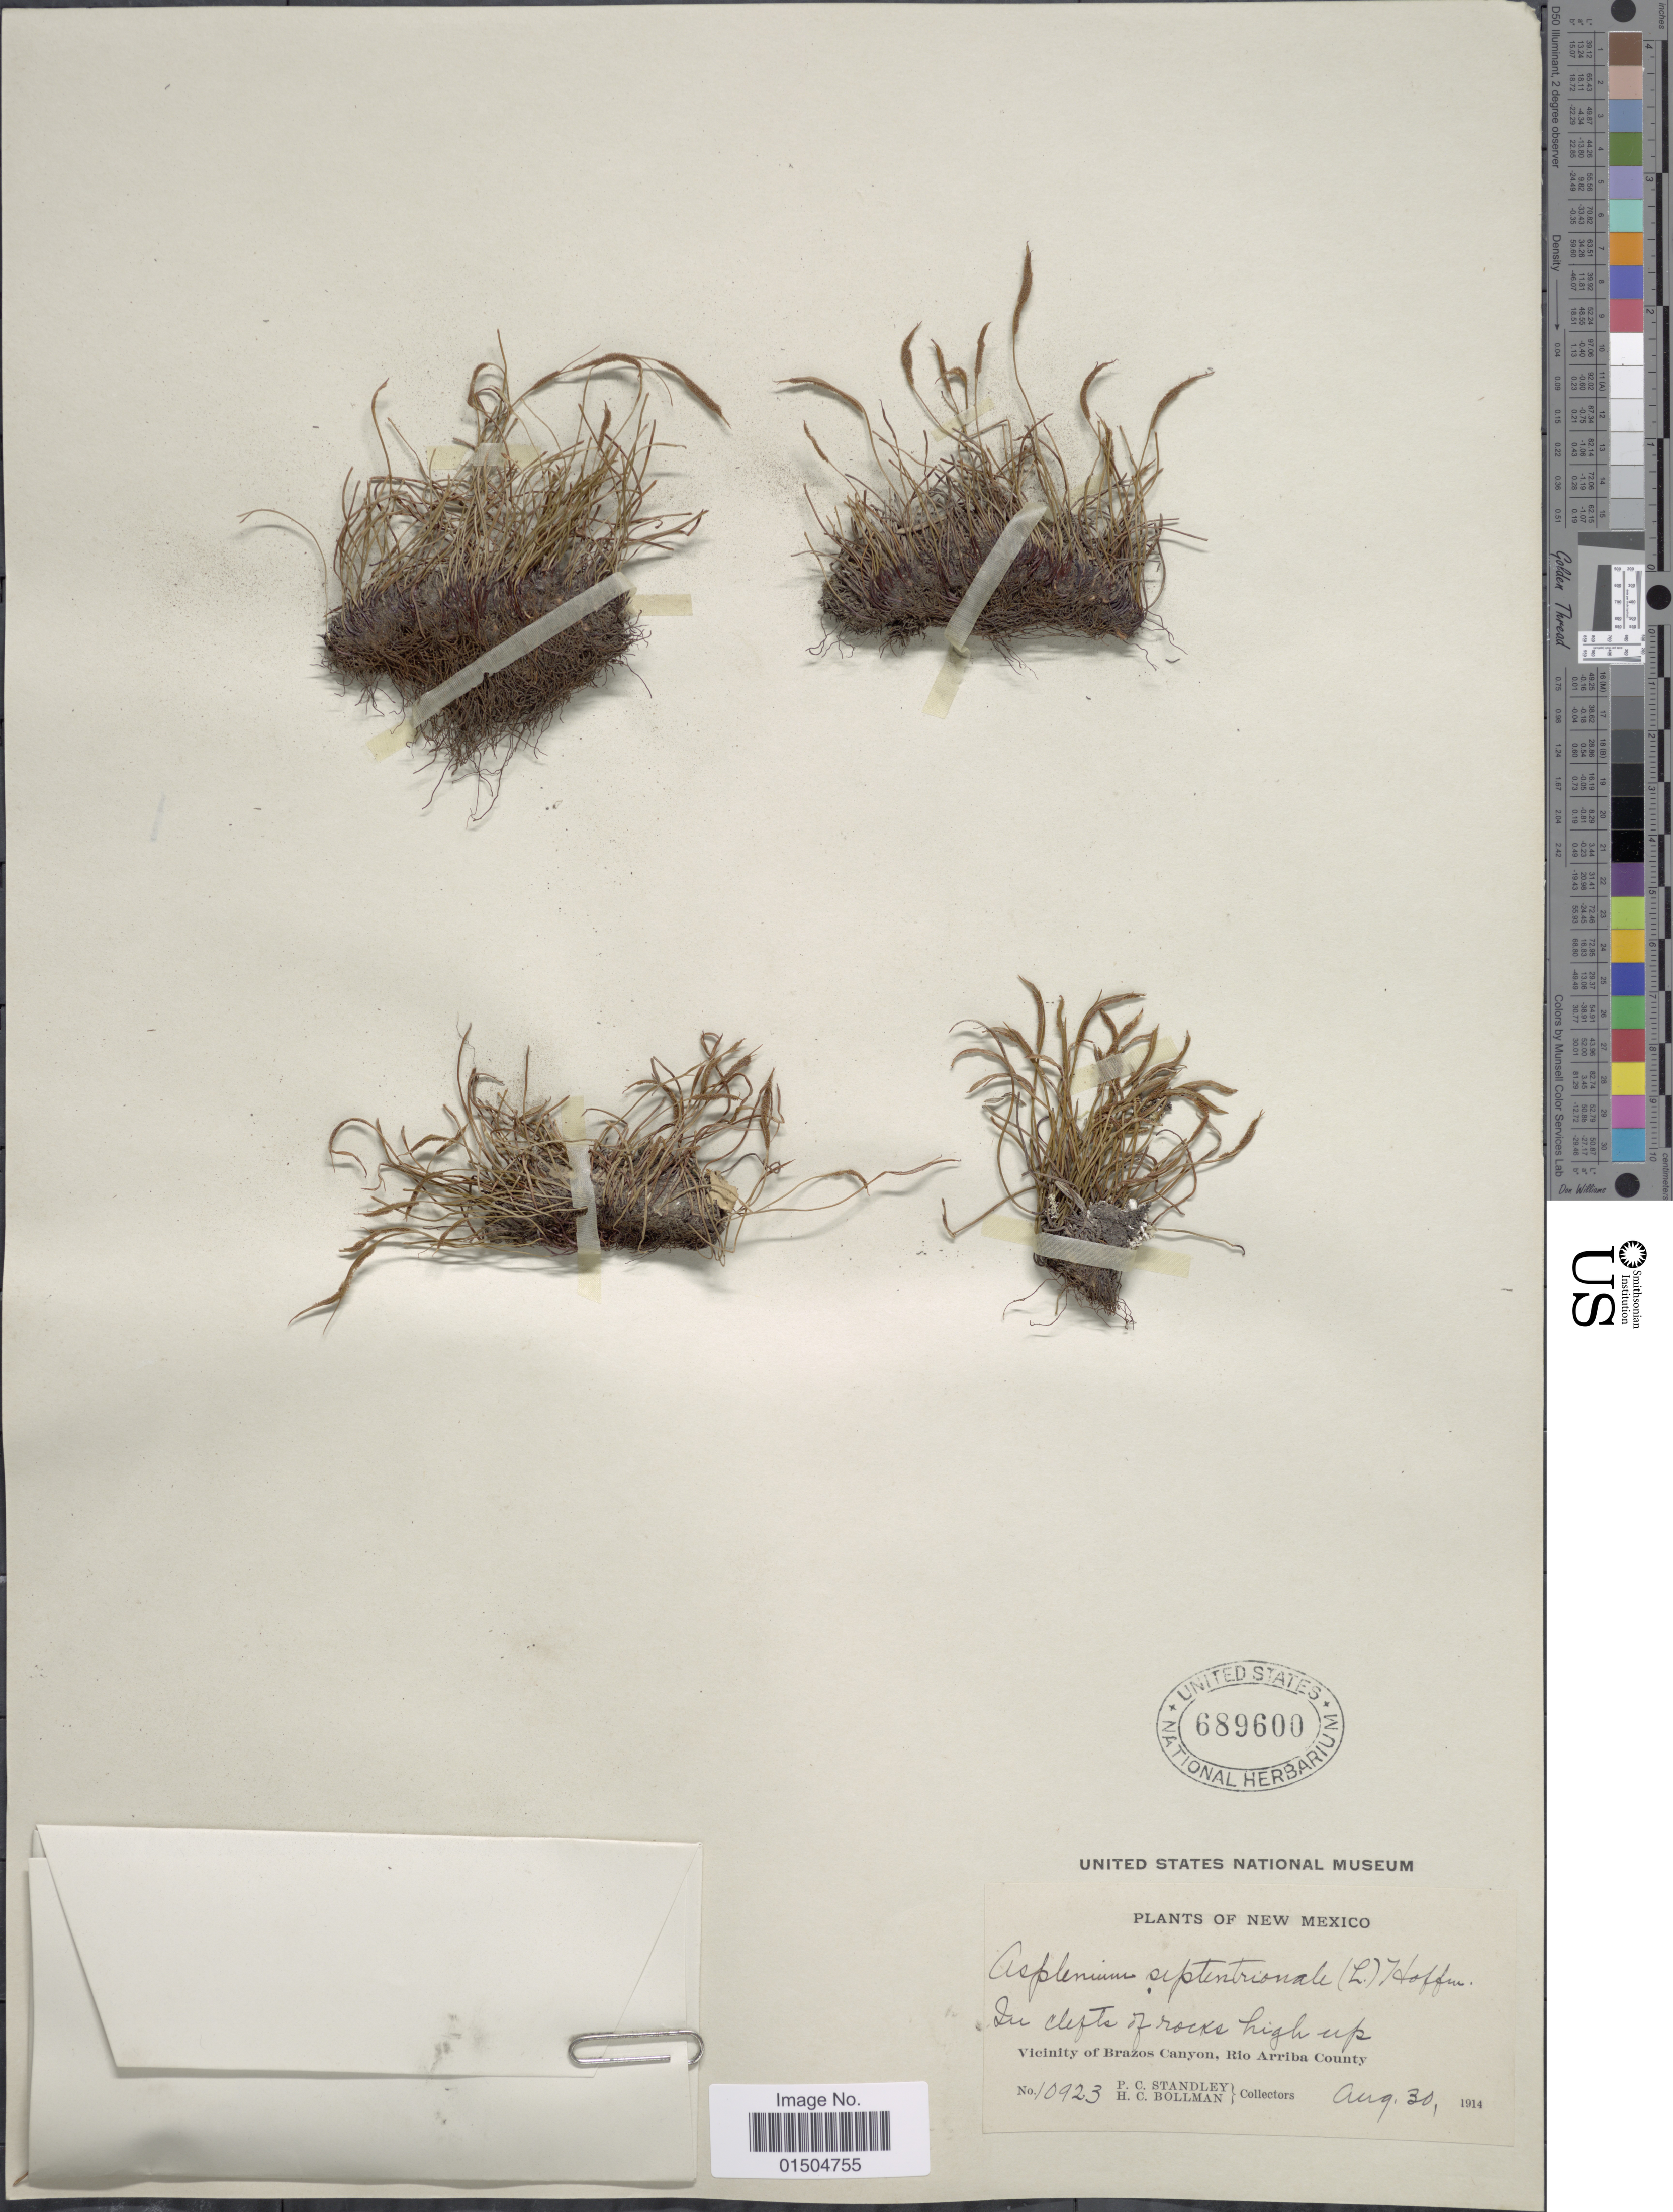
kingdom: Plantae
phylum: Tracheophyta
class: Polypodiopsida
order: Polypodiales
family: Aspleniaceae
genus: Asplenium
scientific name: Asplenium septentrionale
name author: (L.) Hoffm.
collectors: P. C. Standley & H. C. Bollman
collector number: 10923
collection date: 1914-08-30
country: United States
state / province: New Mexico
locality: Vicinity of Brazos Canyon, Rio Arriba County.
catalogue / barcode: US 689600